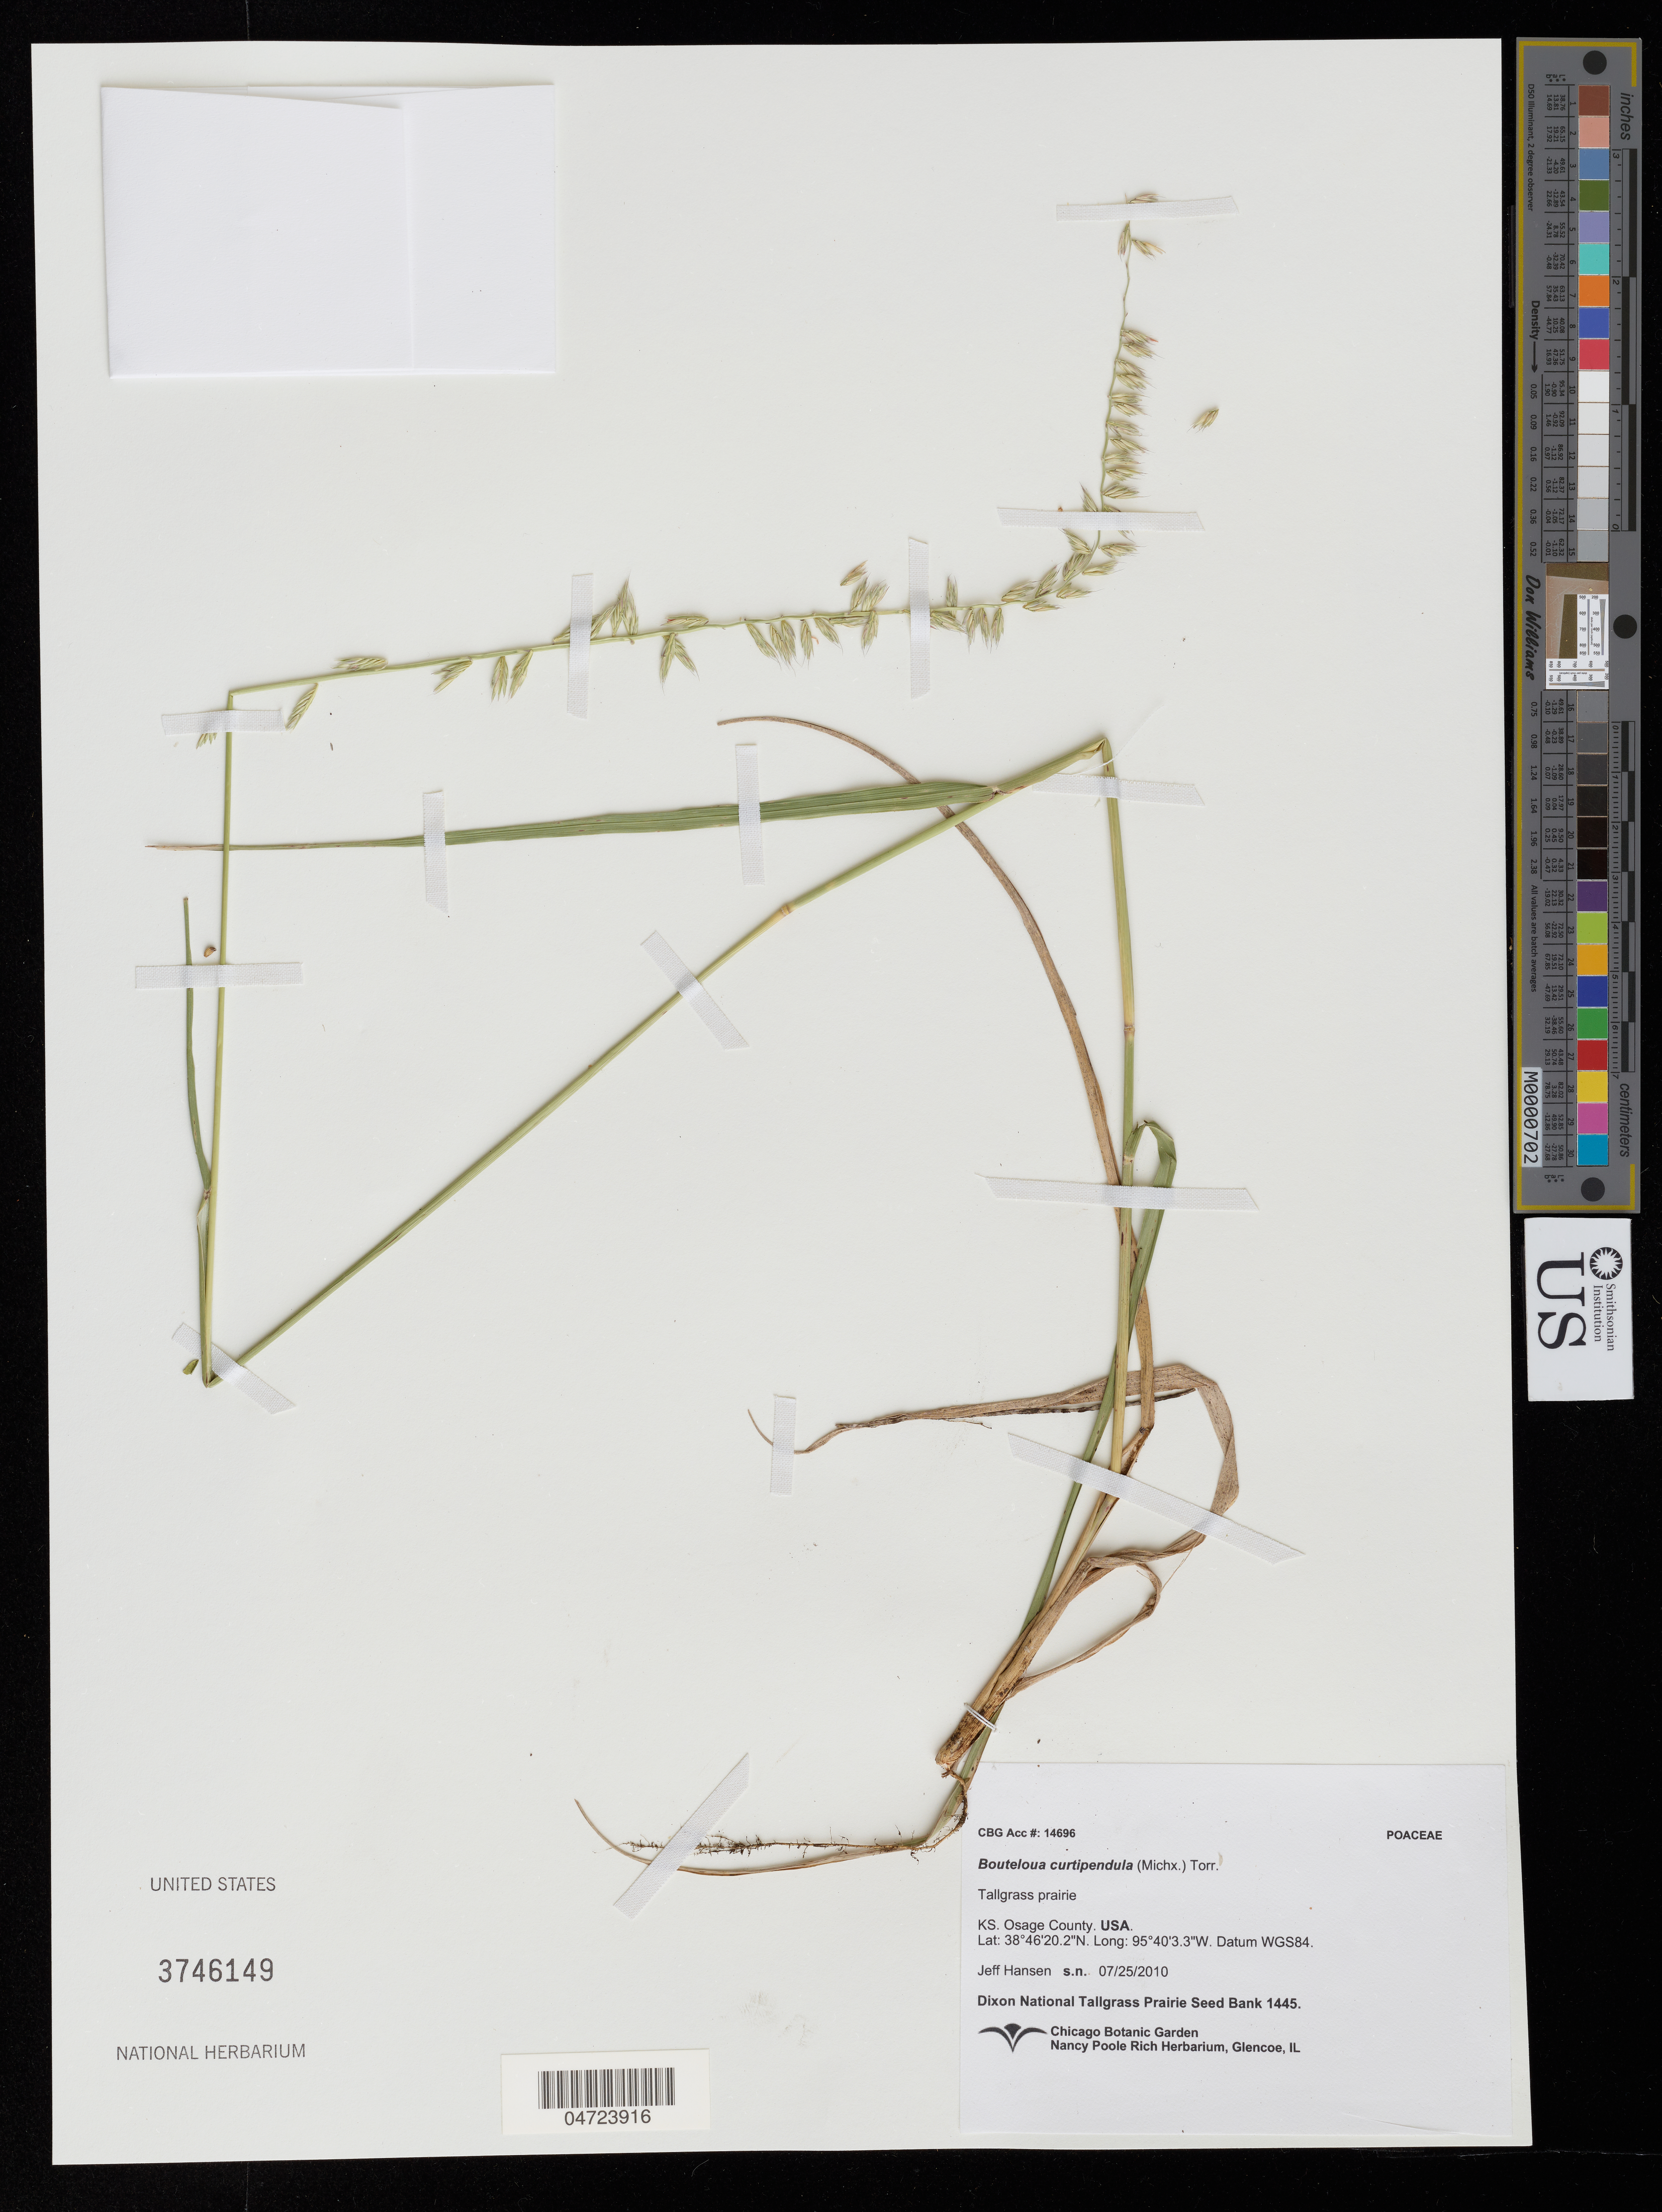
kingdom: Plantae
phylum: Tracheophyta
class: Liliopsida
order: Poales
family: Poaceae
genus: Bouteloua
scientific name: Bouteloua curtipendula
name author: (Michx.) Torr.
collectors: J. Hansen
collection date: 2010-07-25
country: United States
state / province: Kansas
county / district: Osage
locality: Osage County.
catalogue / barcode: US 3746149